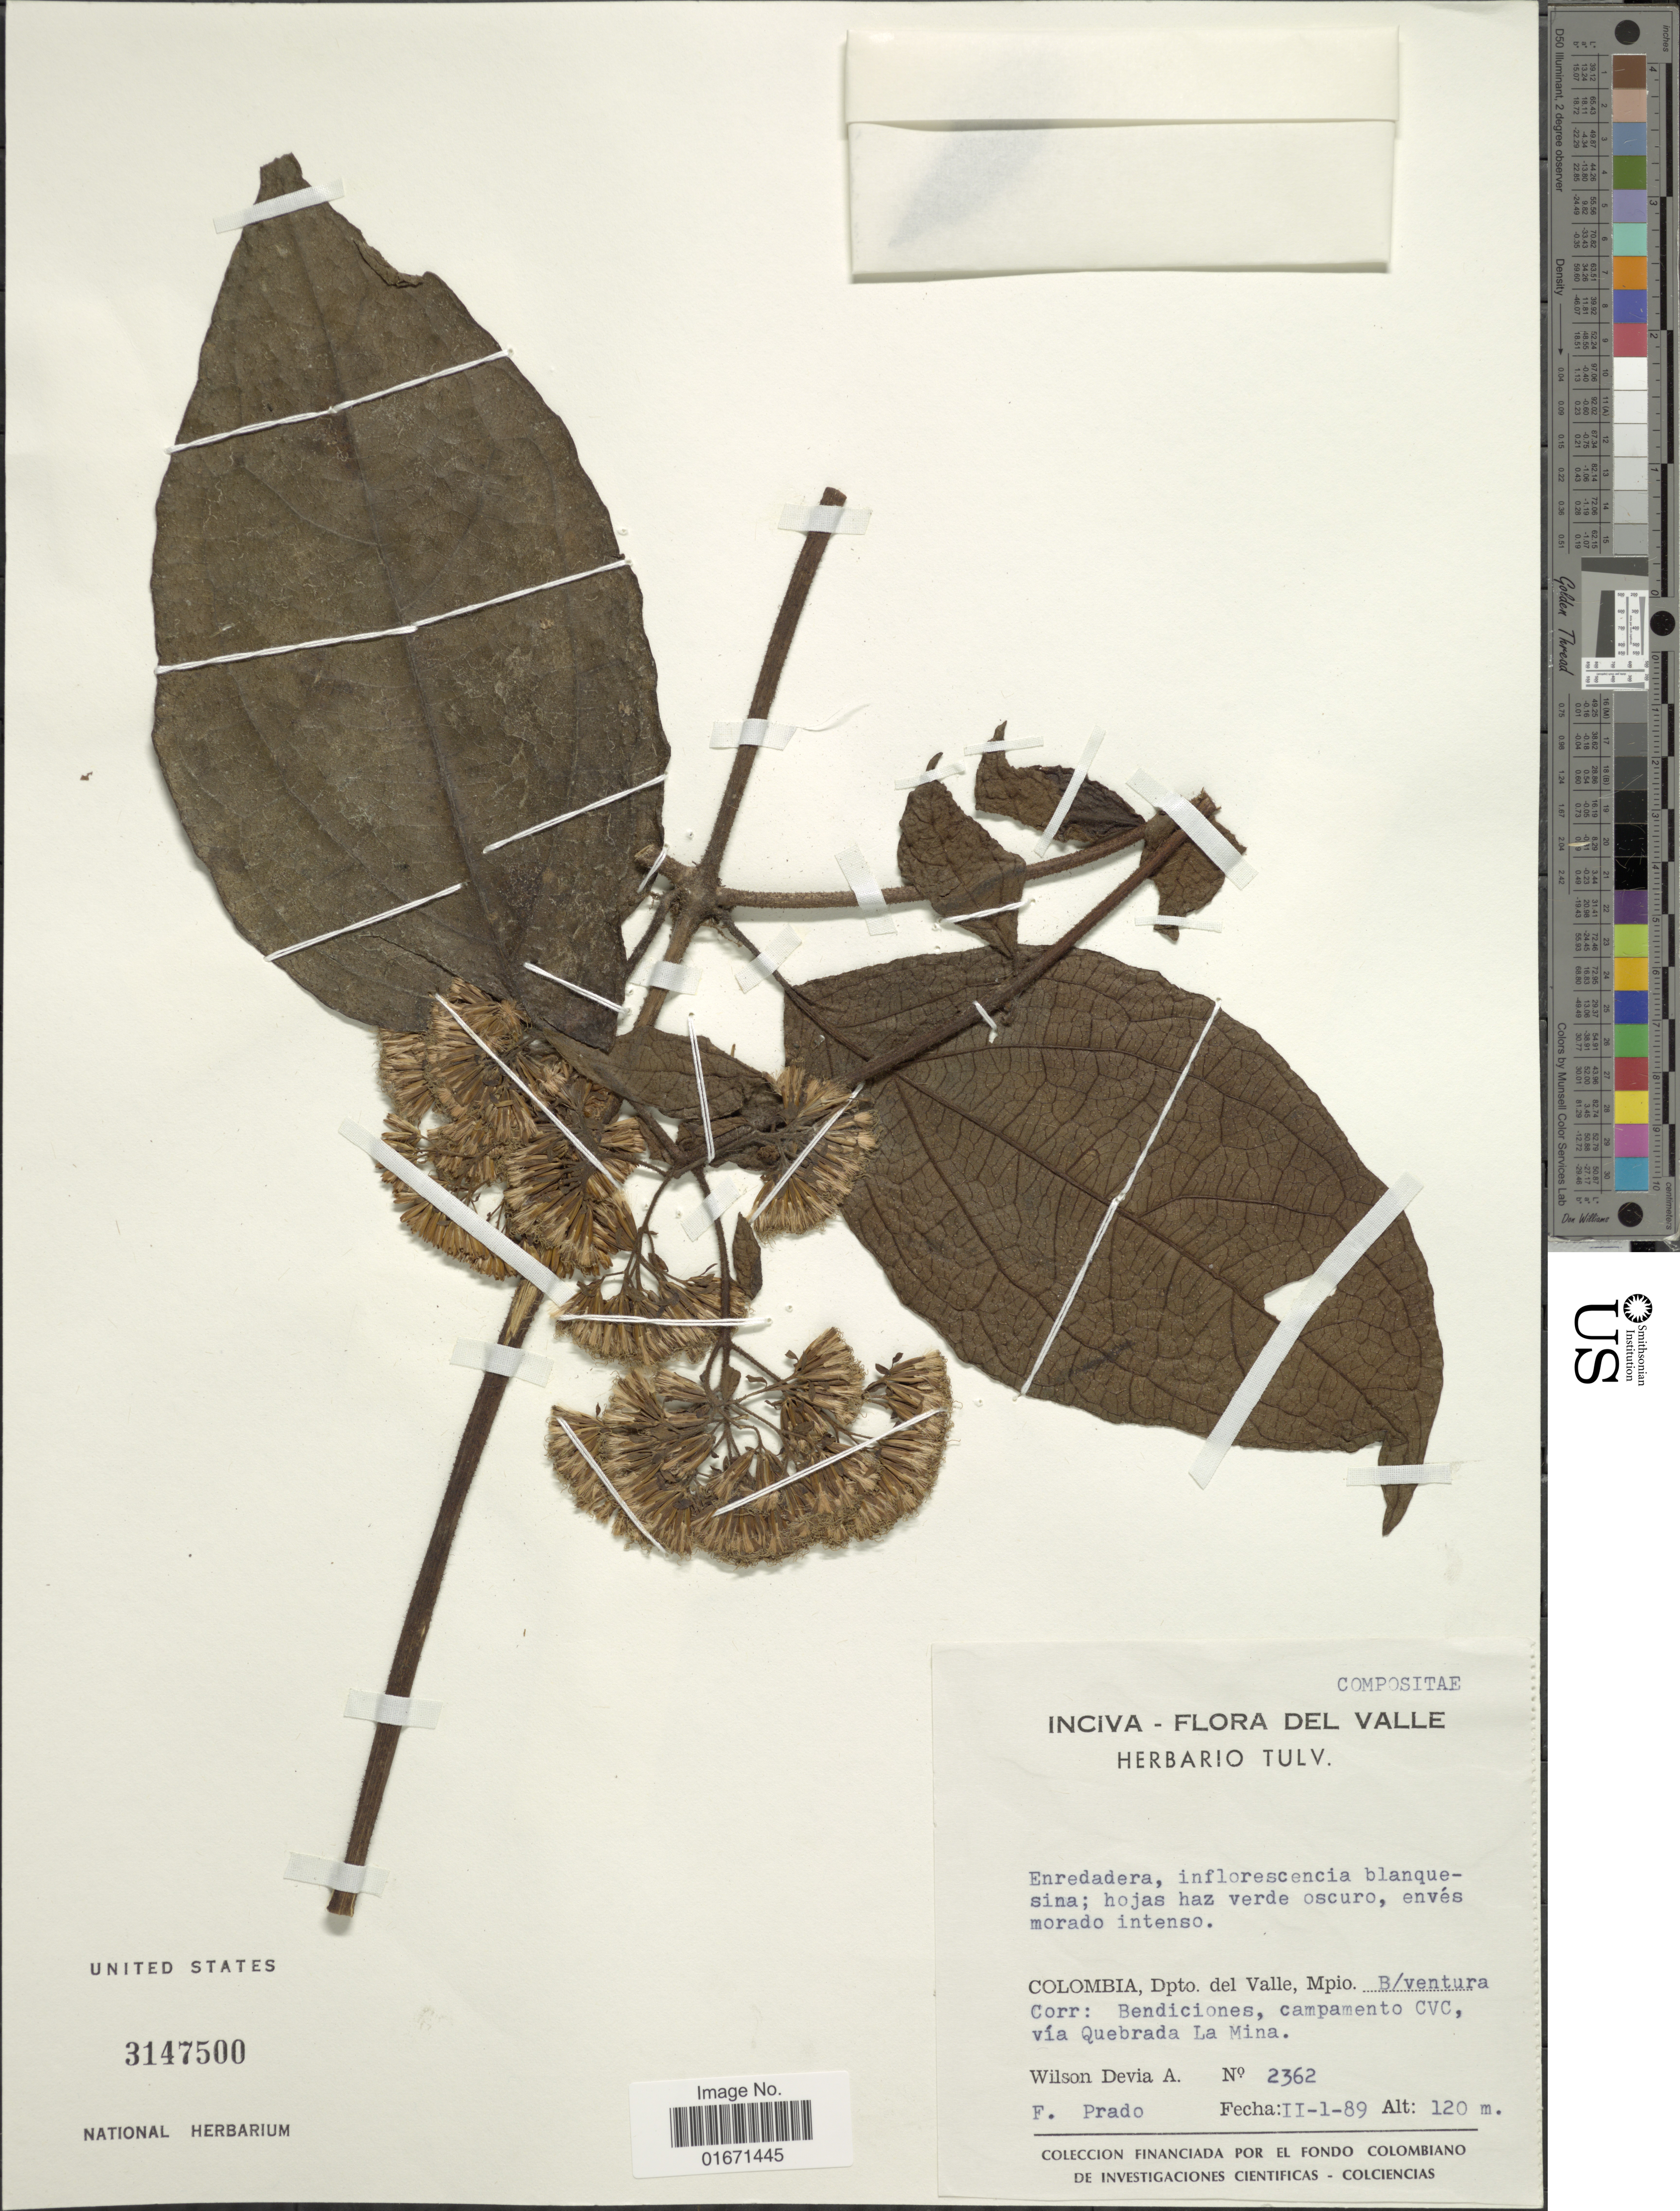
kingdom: Plantae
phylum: Tracheophyta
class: Magnoliopsida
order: Asterales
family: Asteraceae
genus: Mikania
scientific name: Mikania parviflora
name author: (Aubl.) Karst.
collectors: W. Devia A. & F. Prado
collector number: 2362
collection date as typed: Transcribed d/m/y: 1/2/89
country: Colombia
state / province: Valle del Cauca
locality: Colombia, Dpto. del Valle, Mpio. B/ventura. Corr: Bendiciones, campamento CVC, via Quebrada La Mina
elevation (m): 120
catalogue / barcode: US 3147500